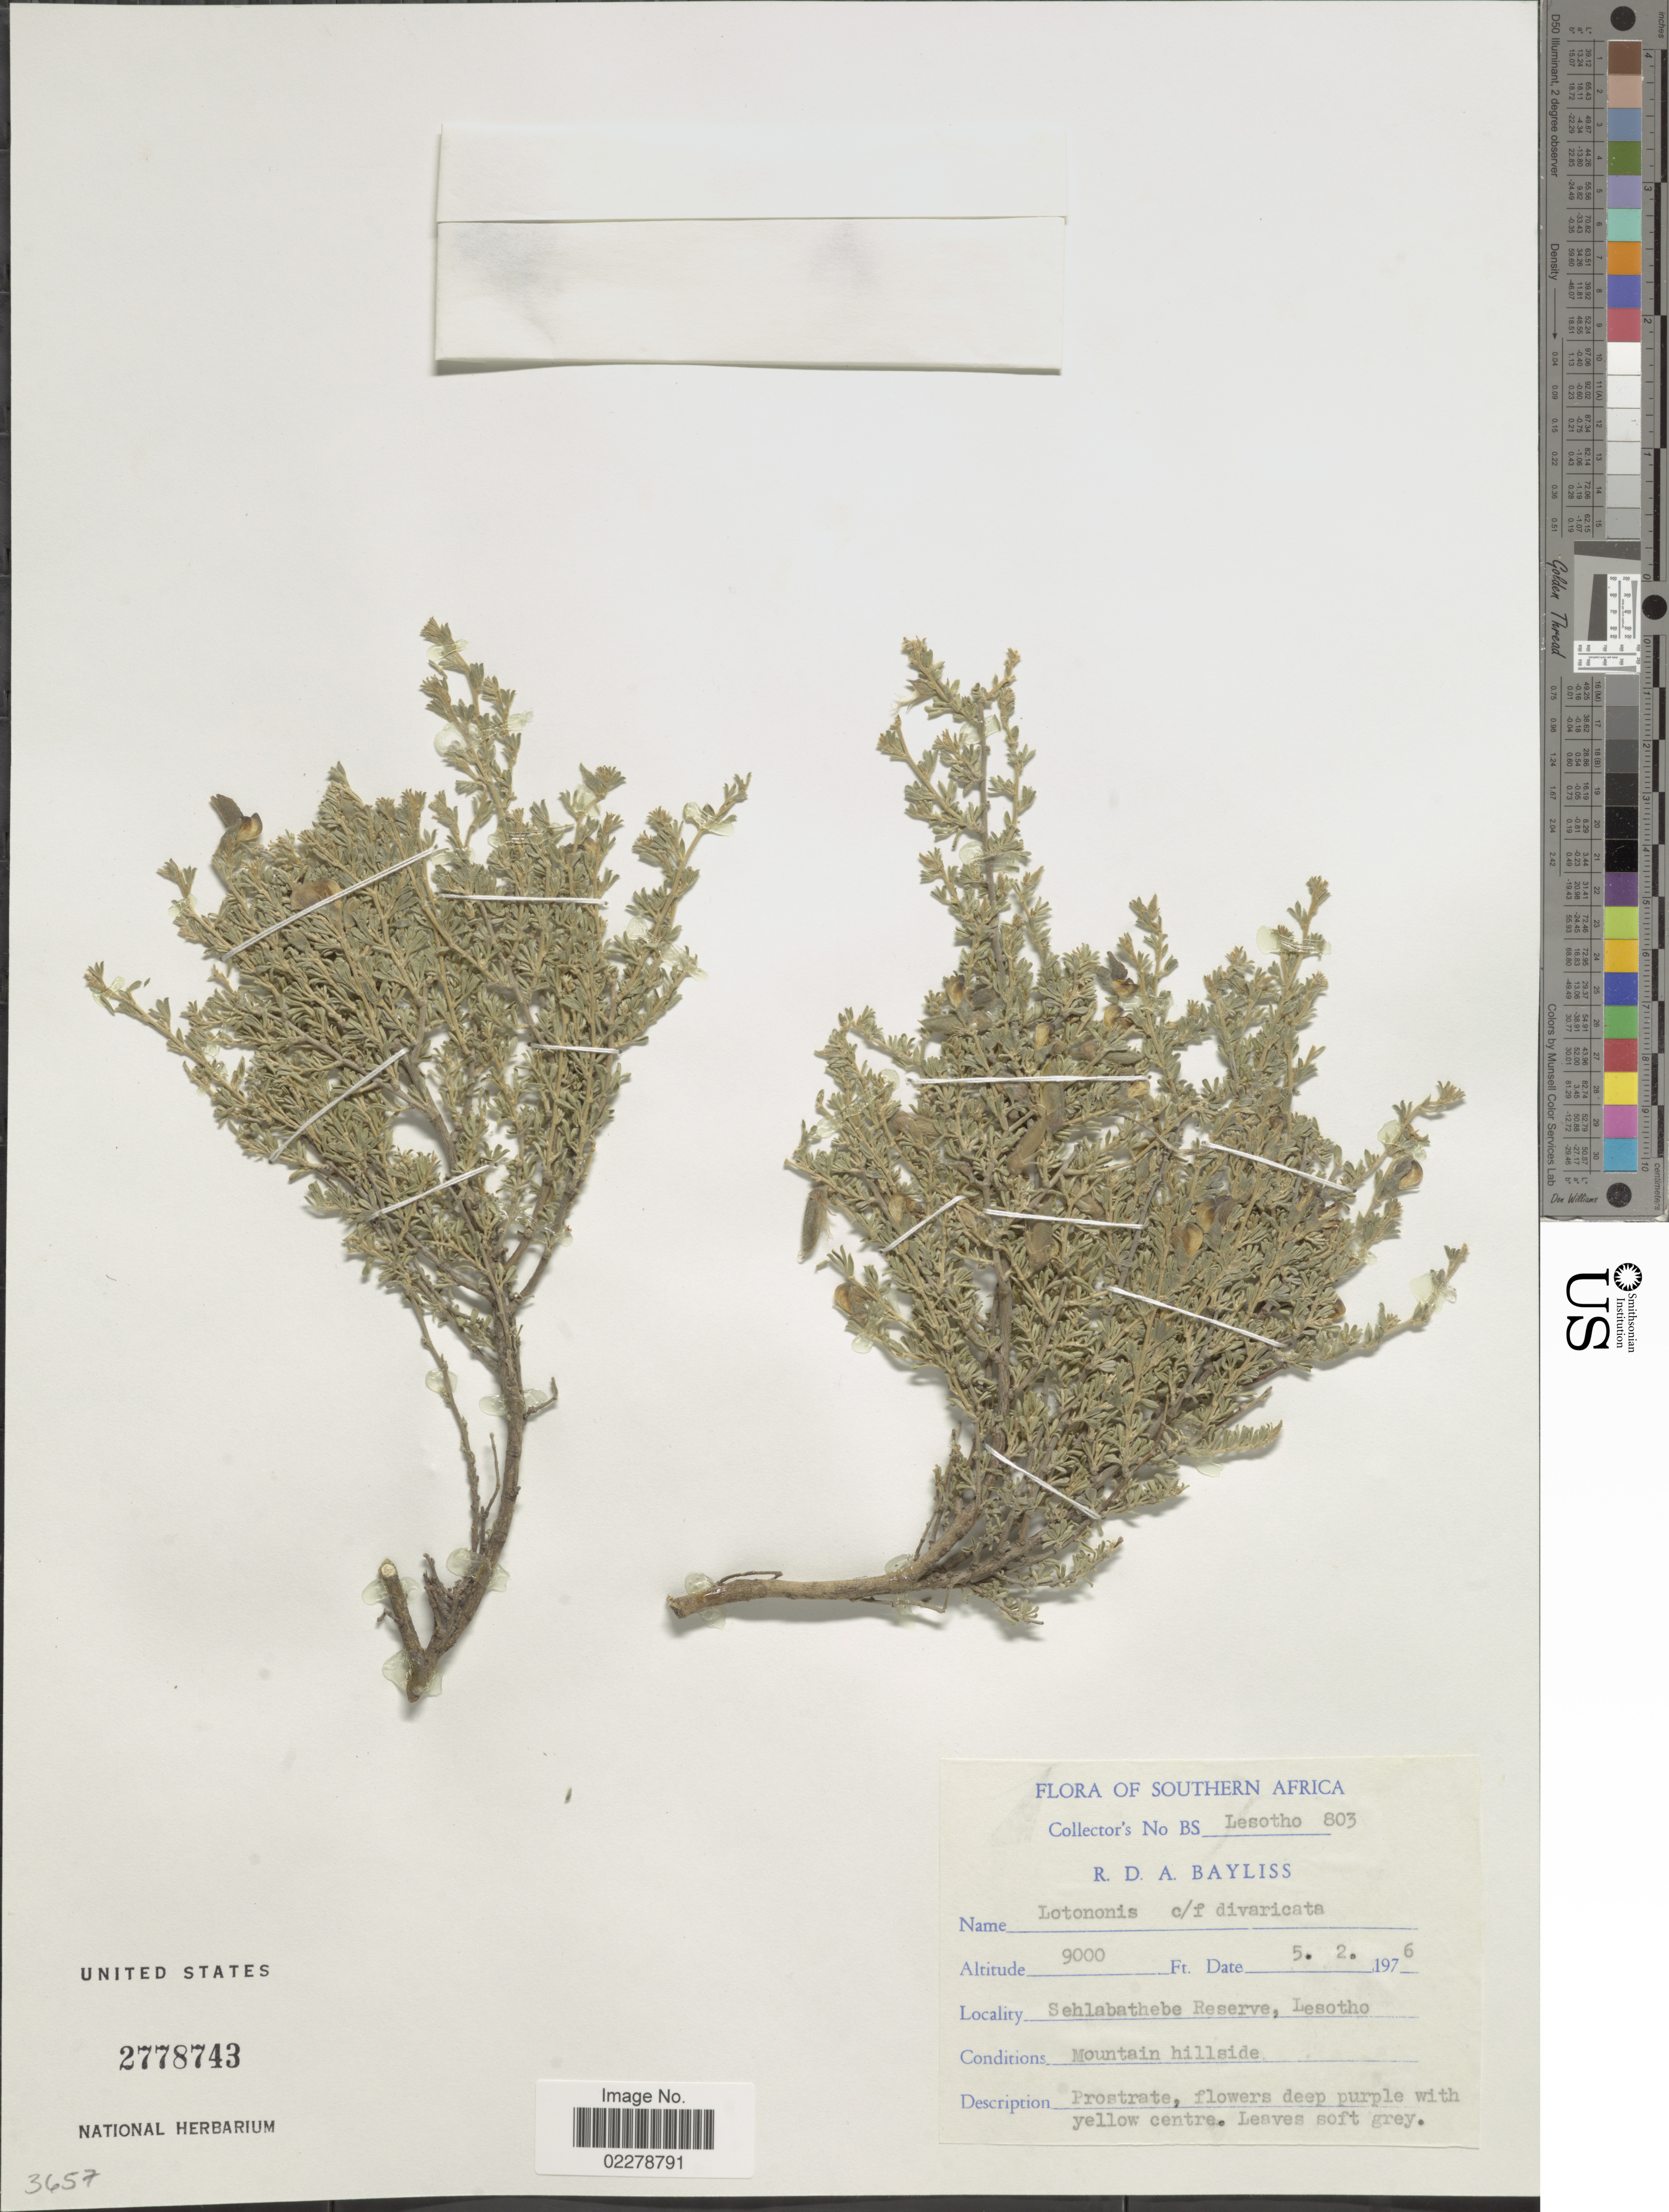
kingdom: Plantae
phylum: Tracheophyta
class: Magnoliopsida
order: Fabales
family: Fabaceae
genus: Lotononis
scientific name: Lotononis divaricata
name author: (Eckl. & Zeyh.) Benth.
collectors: R. Bayliss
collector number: BSLesotho803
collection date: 1976-02-05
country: Lesotho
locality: Southern Africa. Sehlabathebe Reserve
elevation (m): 2743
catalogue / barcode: US 2778743